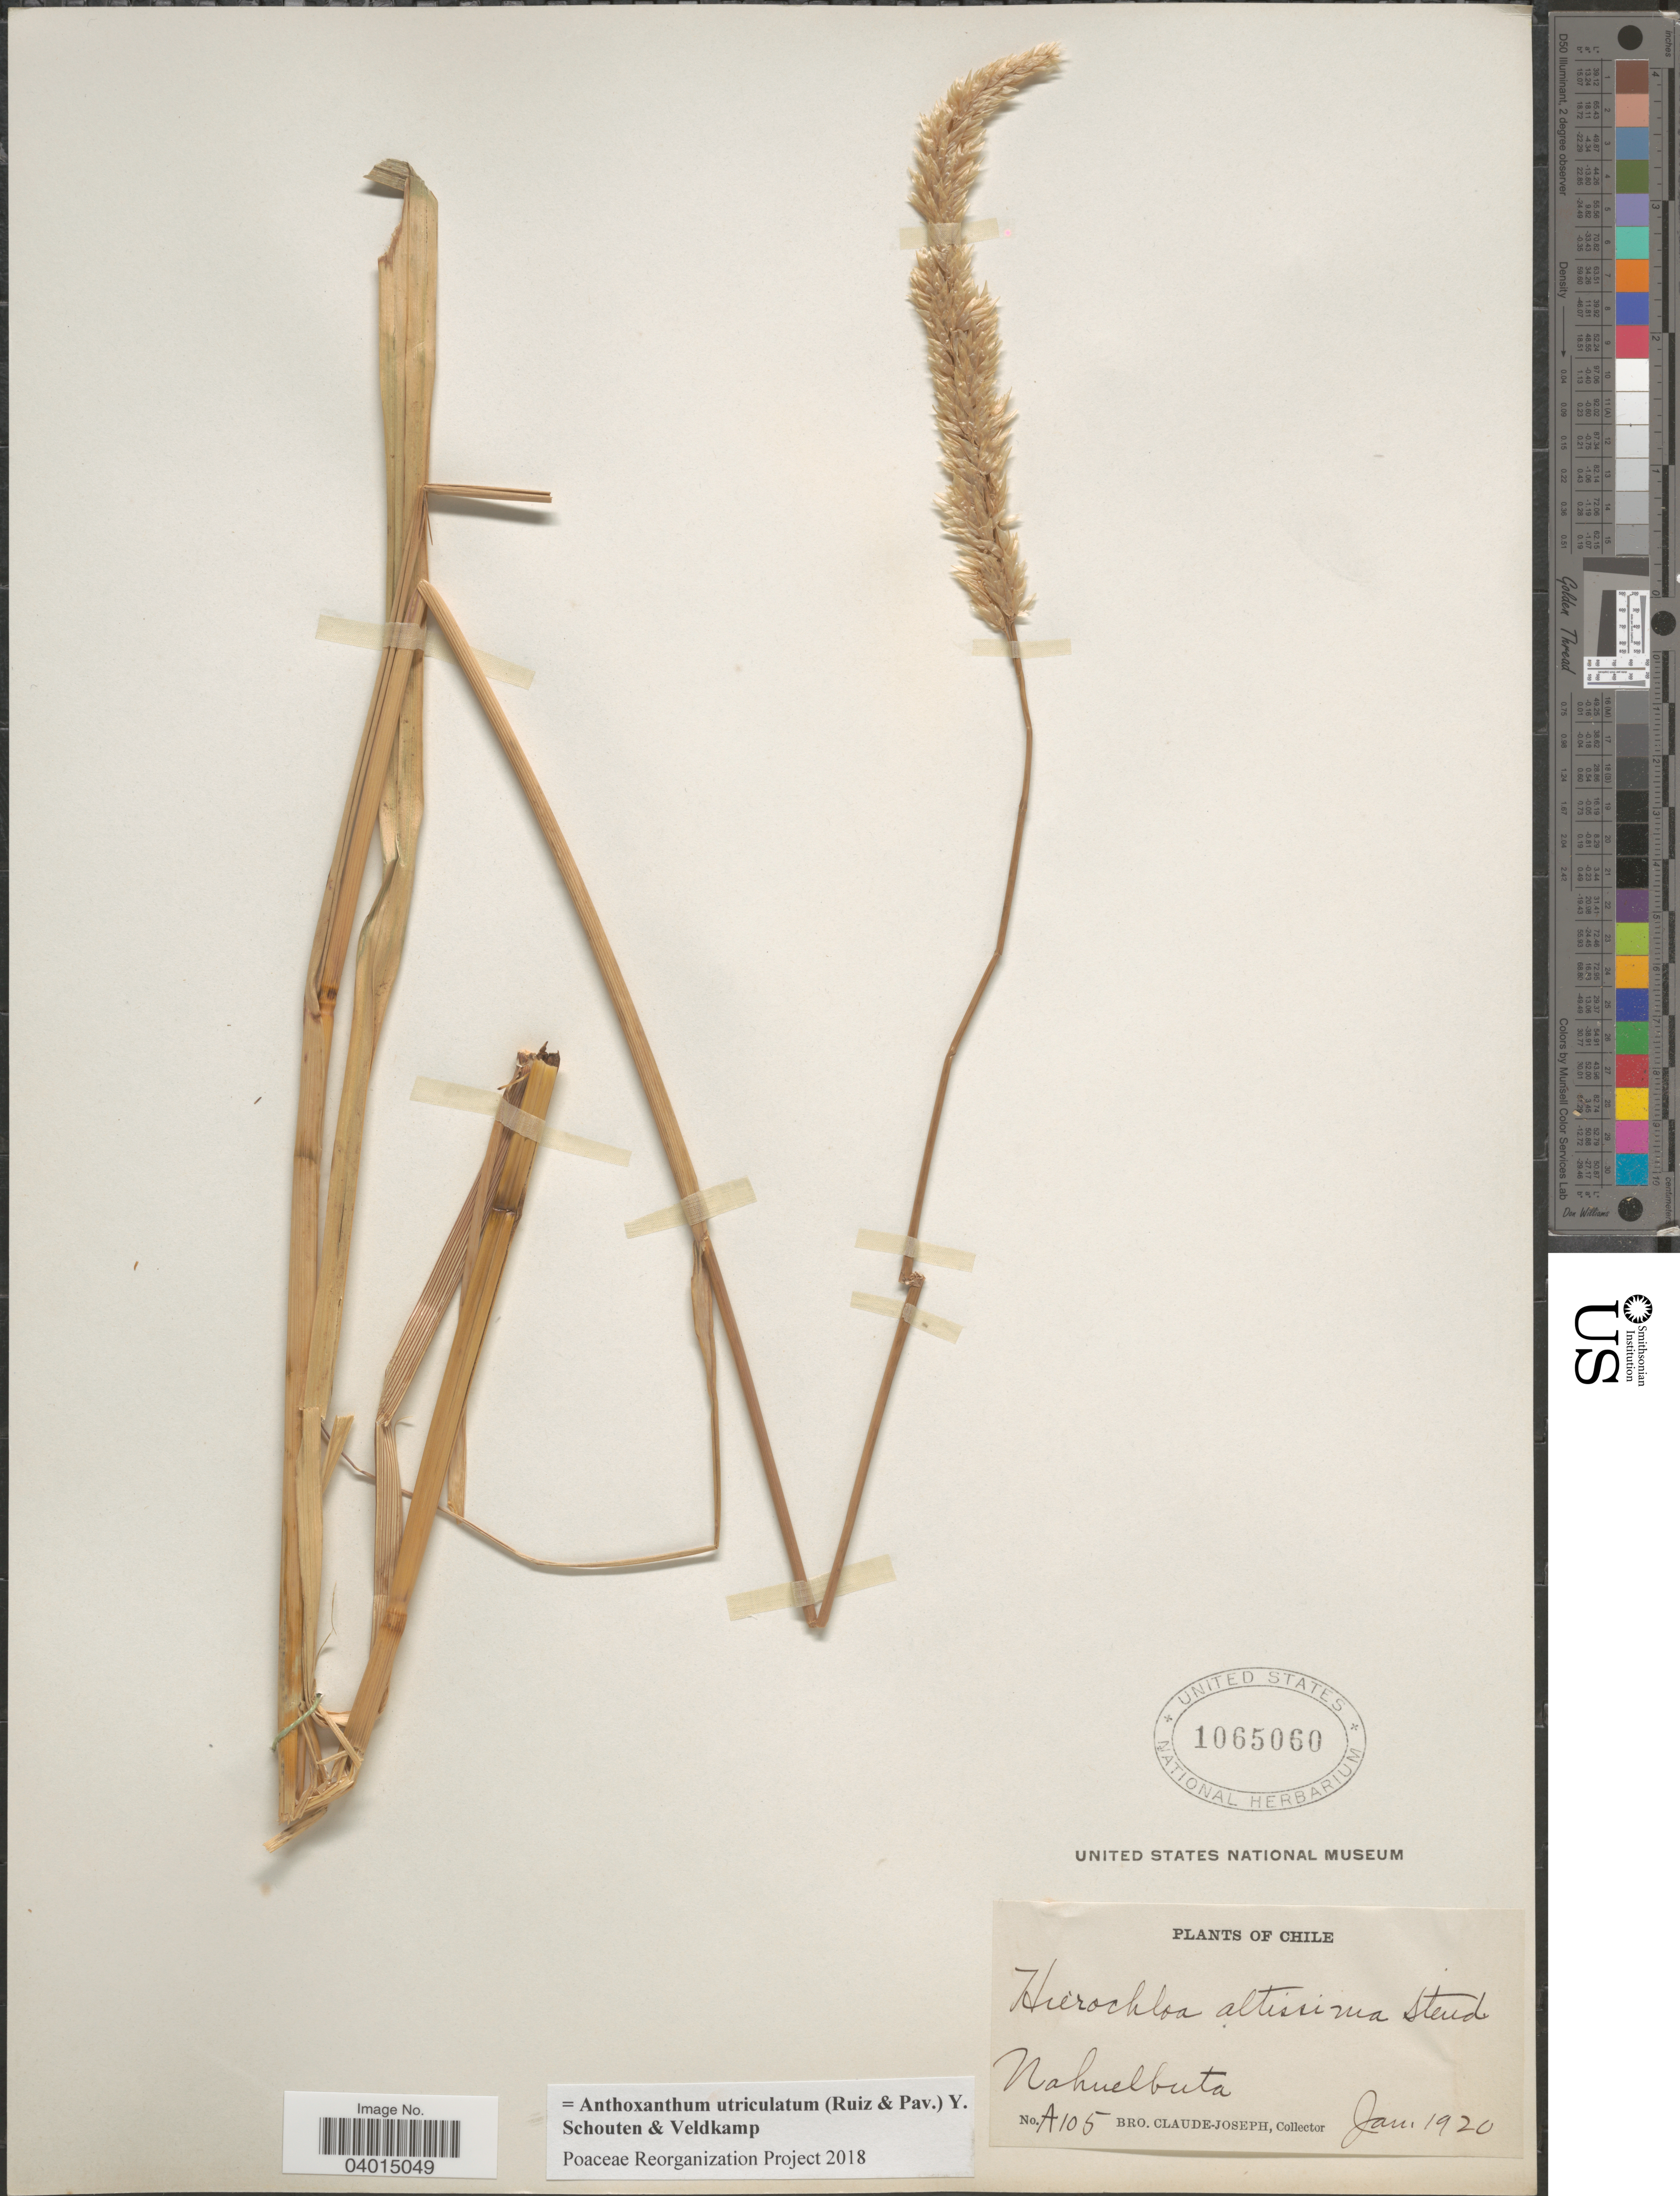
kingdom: Plantae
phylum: Tracheophyta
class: Liliopsida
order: Poales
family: Poaceae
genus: Anthoxanthum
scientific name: Anthoxanthum utriculatum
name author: (Ruiz & Pav.) R.T.A. Schouten & Veldkamp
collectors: Bro. Claude-Joseph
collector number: A105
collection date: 1920-01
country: Chile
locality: Nahuelbuta.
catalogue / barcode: US 1065060